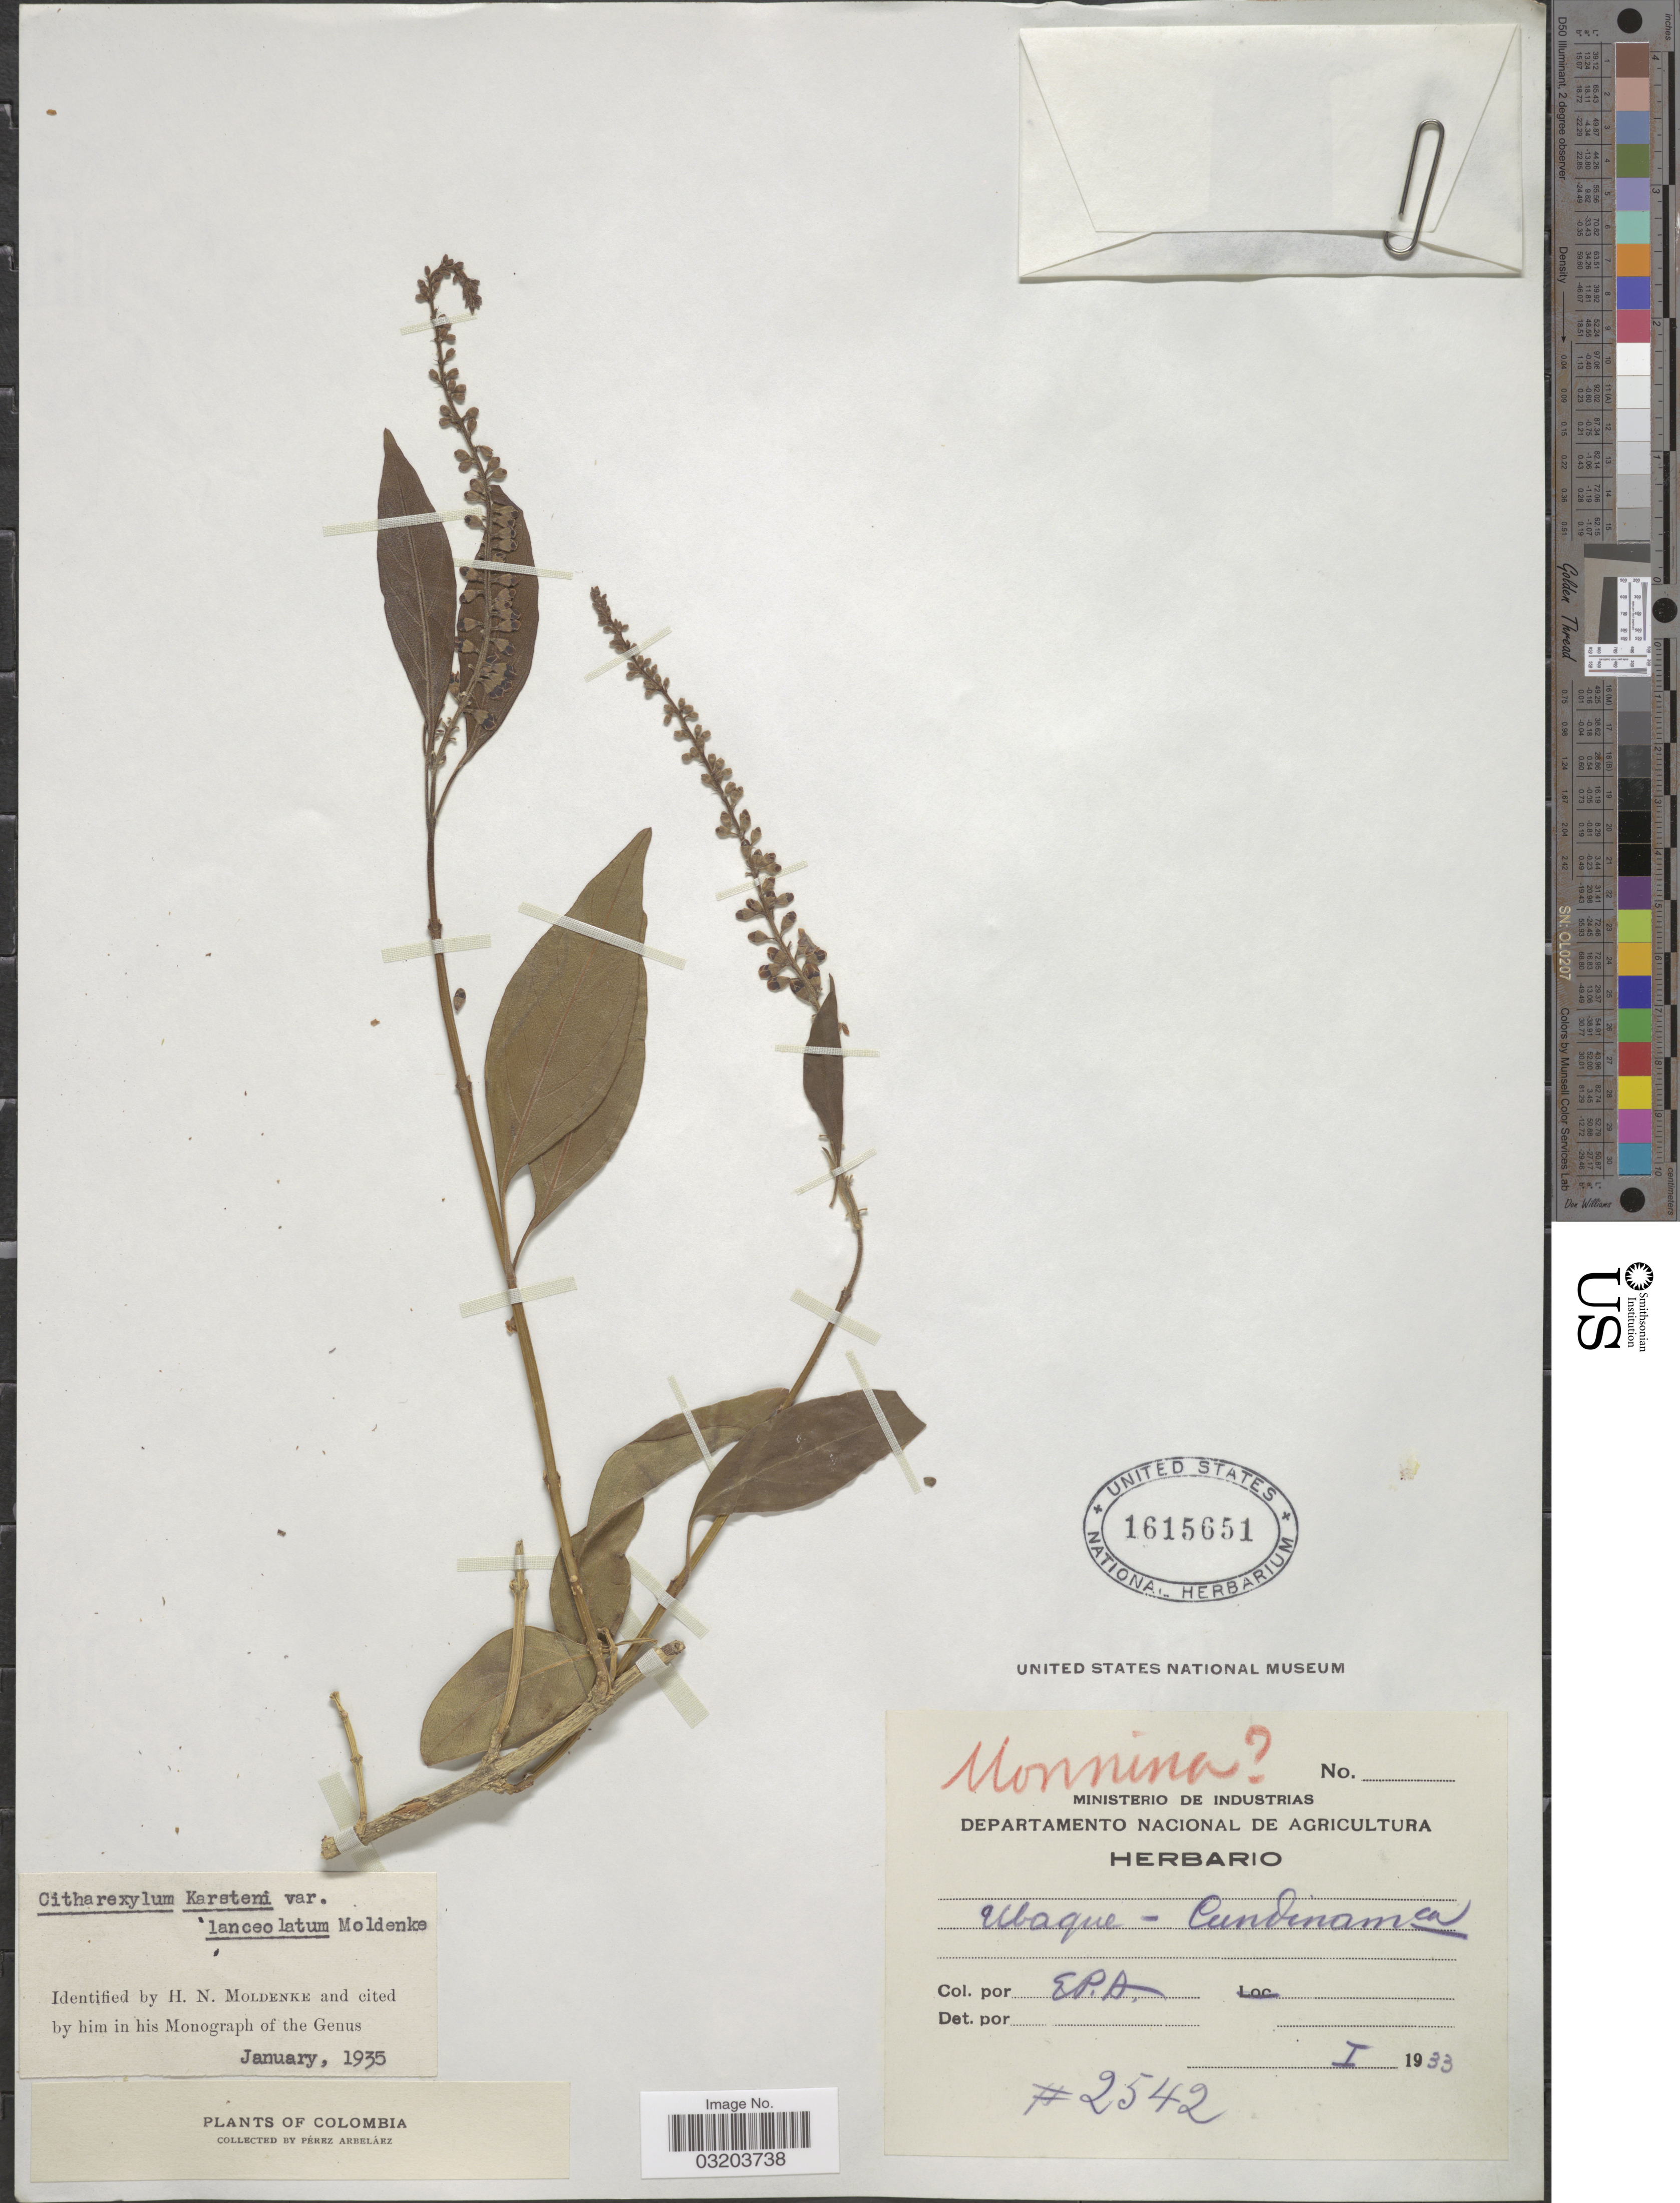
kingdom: Plantae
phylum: Tracheophyta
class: Magnoliopsida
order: Lamiales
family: Verbenaceae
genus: Citharexylum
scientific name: Citharexylum karstenii var. lanceolatum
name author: Moldenke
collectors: E. Pérez Arbeláez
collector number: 2542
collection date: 1933-01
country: Colombia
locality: Ubaque.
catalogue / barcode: US 1615651